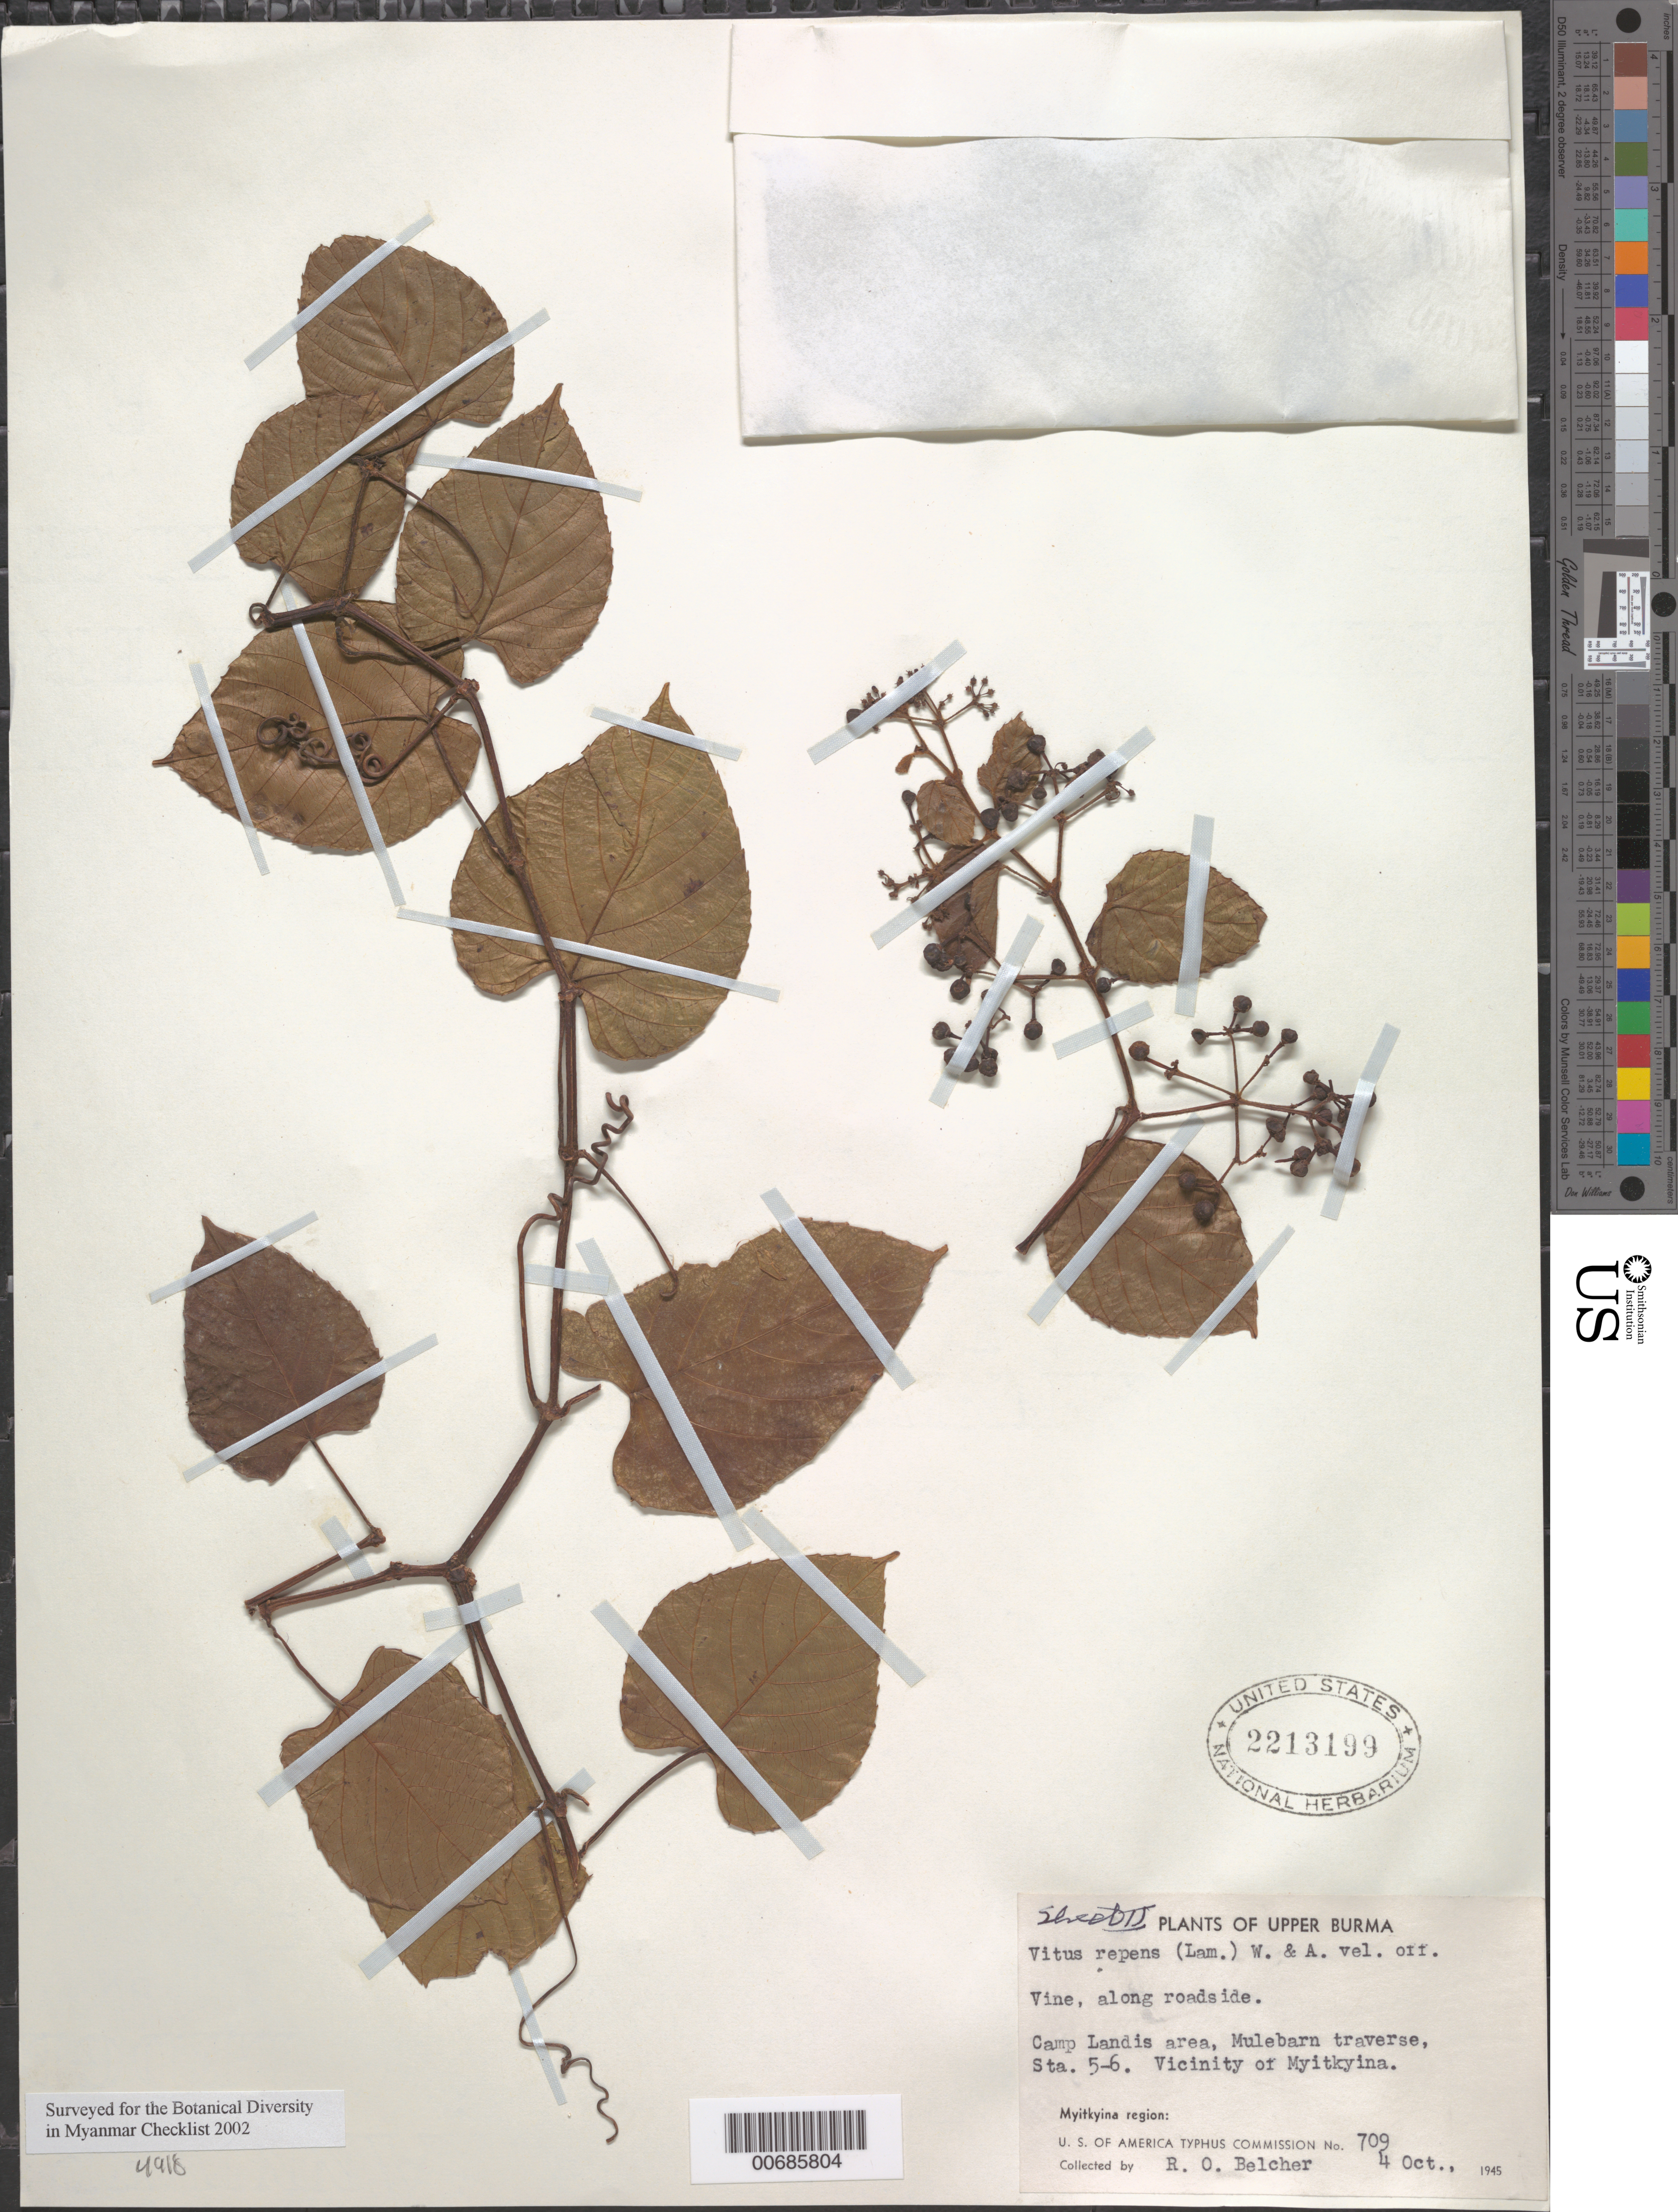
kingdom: Plantae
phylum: Tracheophyta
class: Magnoliopsida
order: Vitales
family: Vitaceae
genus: Vitis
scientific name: Vitis repanda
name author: (Lam.) Wight & Arn.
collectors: R. Belcher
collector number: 709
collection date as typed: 04 Oct 1945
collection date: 1945-10-04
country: Myanmar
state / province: Kachin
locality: Myitkyina, Camp Landis area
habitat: Roadside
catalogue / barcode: US 2213199